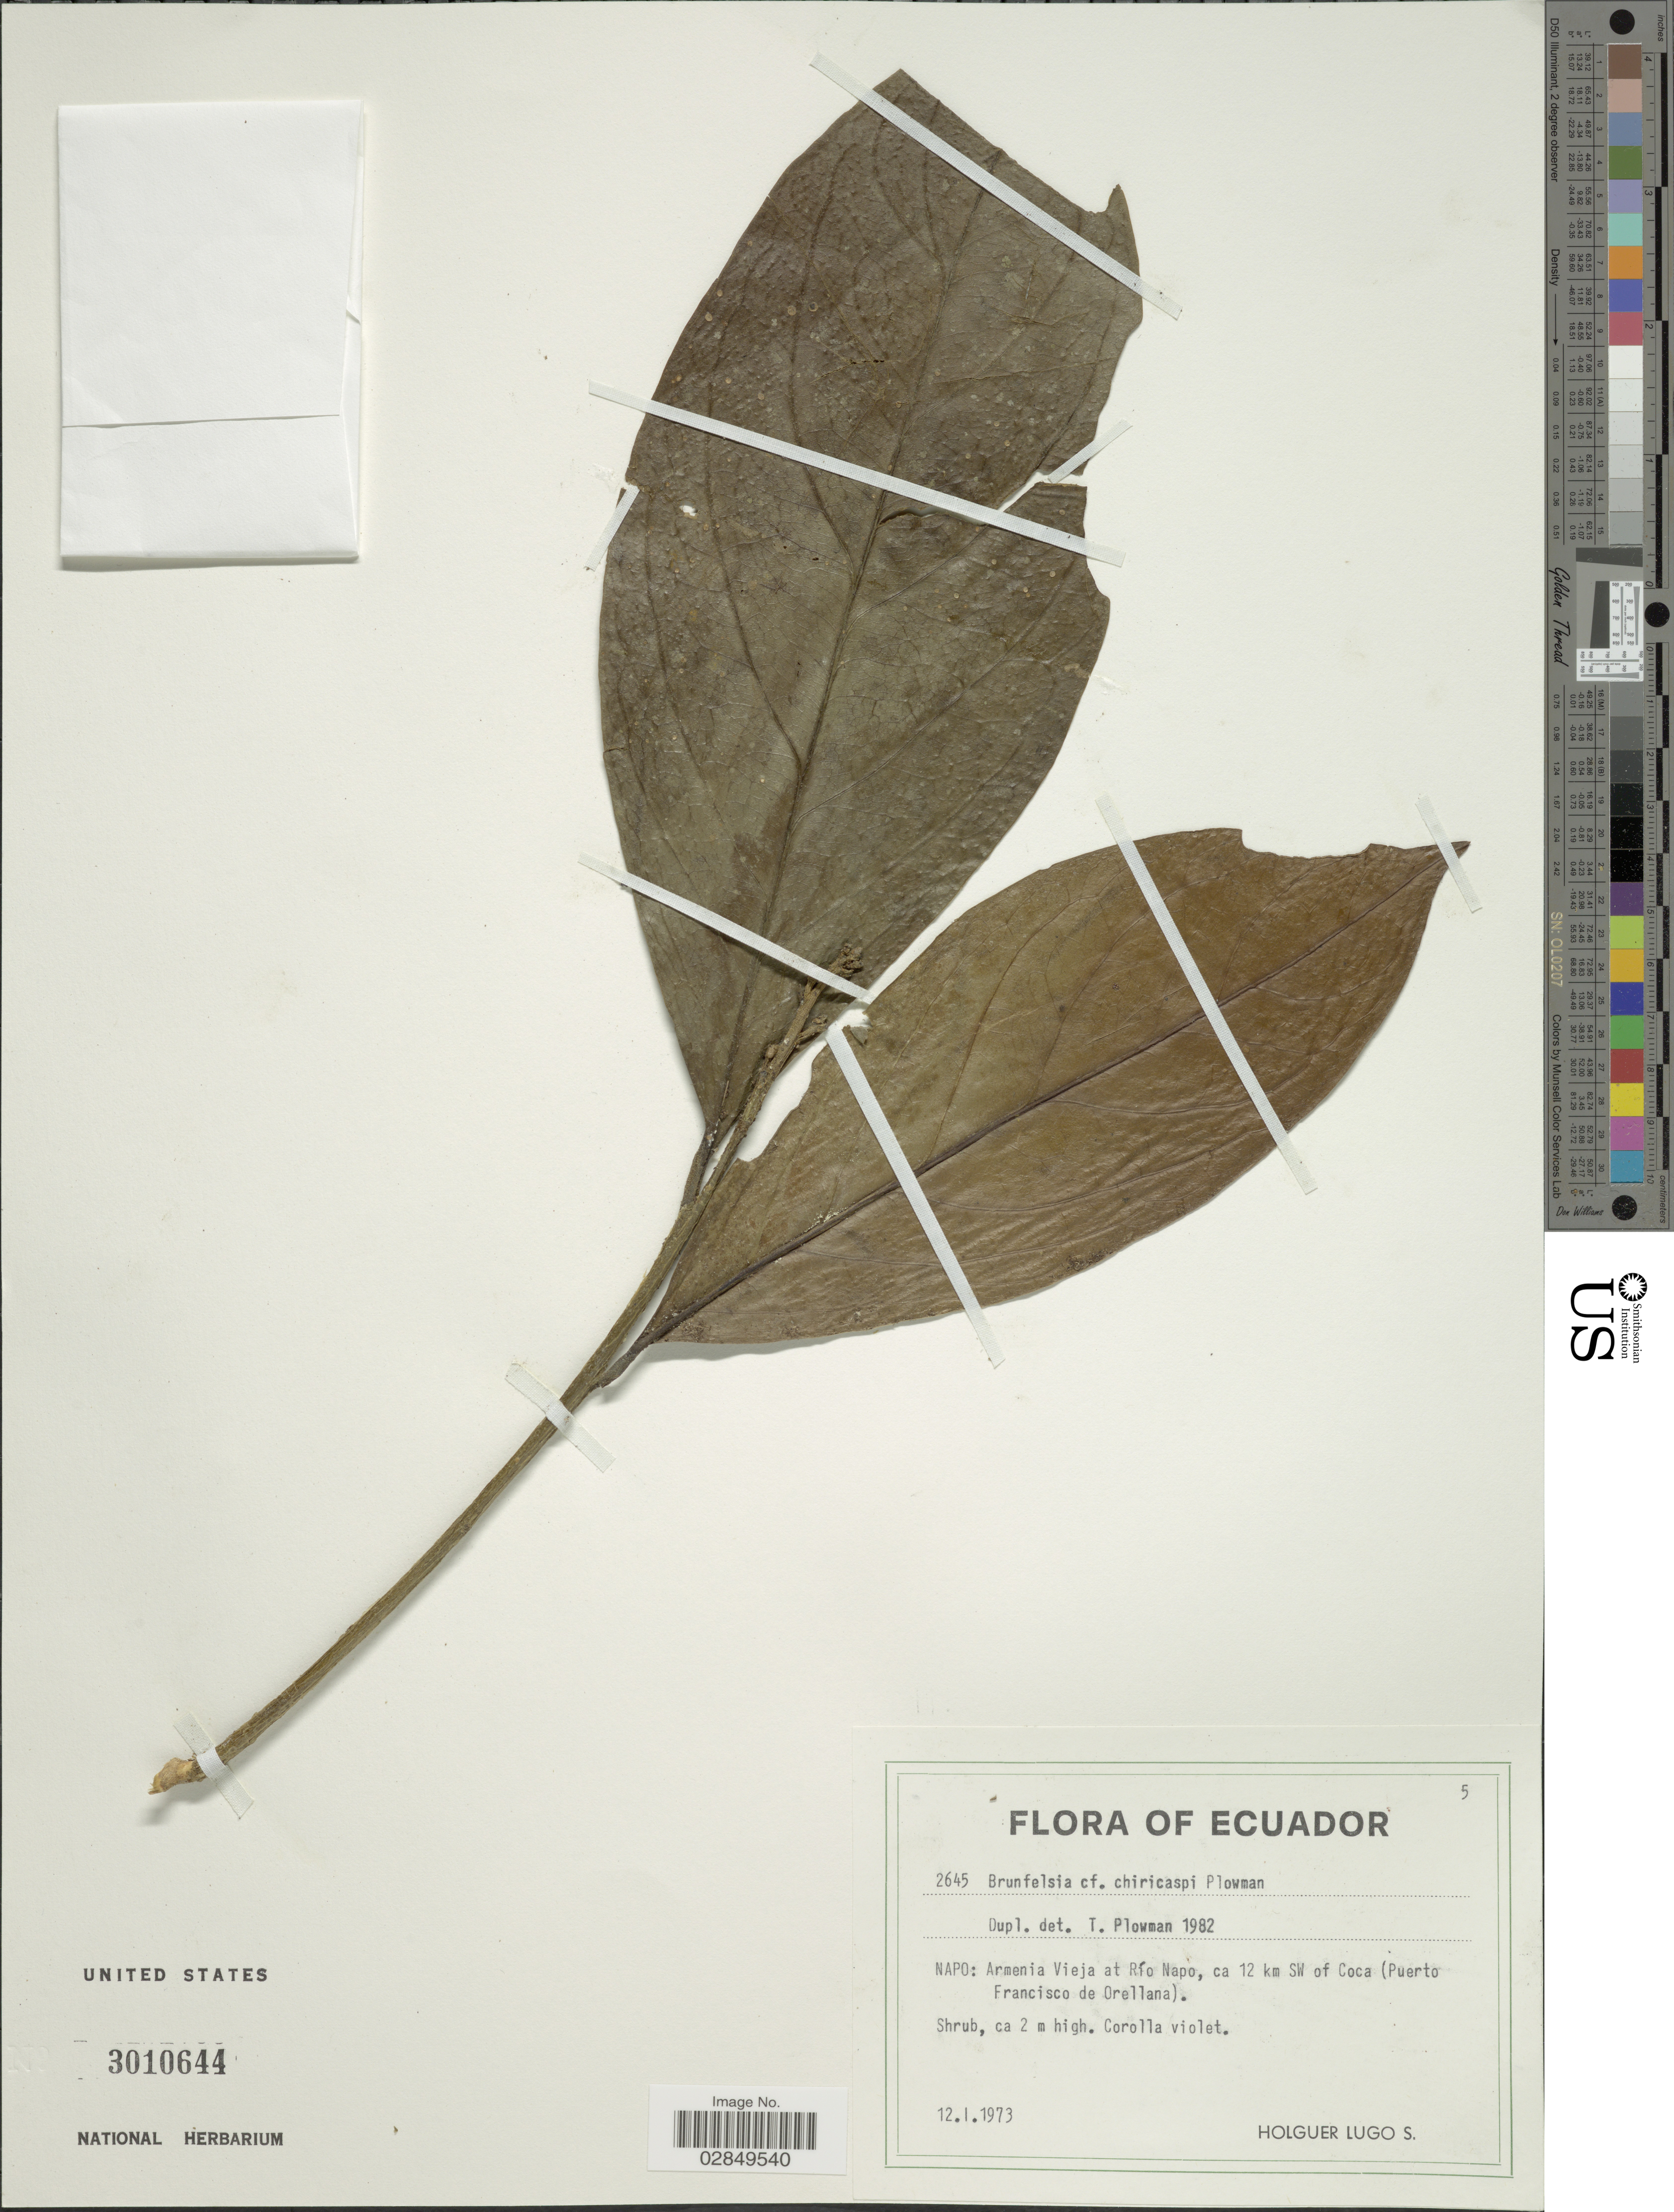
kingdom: Plantae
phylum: Tracheophyta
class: Magnoliopsida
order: Solanales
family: Solanaceae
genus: Brunfelsia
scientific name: Brunfelsia chiricaspi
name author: Plowman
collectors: H. Lugo S.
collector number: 2645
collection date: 1973-01-12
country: Ecuador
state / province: Napo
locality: Armenia Vieja at Río Napo, ca 12 km SW of Coca (Puerto Francisco de Orellana).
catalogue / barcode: US 3010644